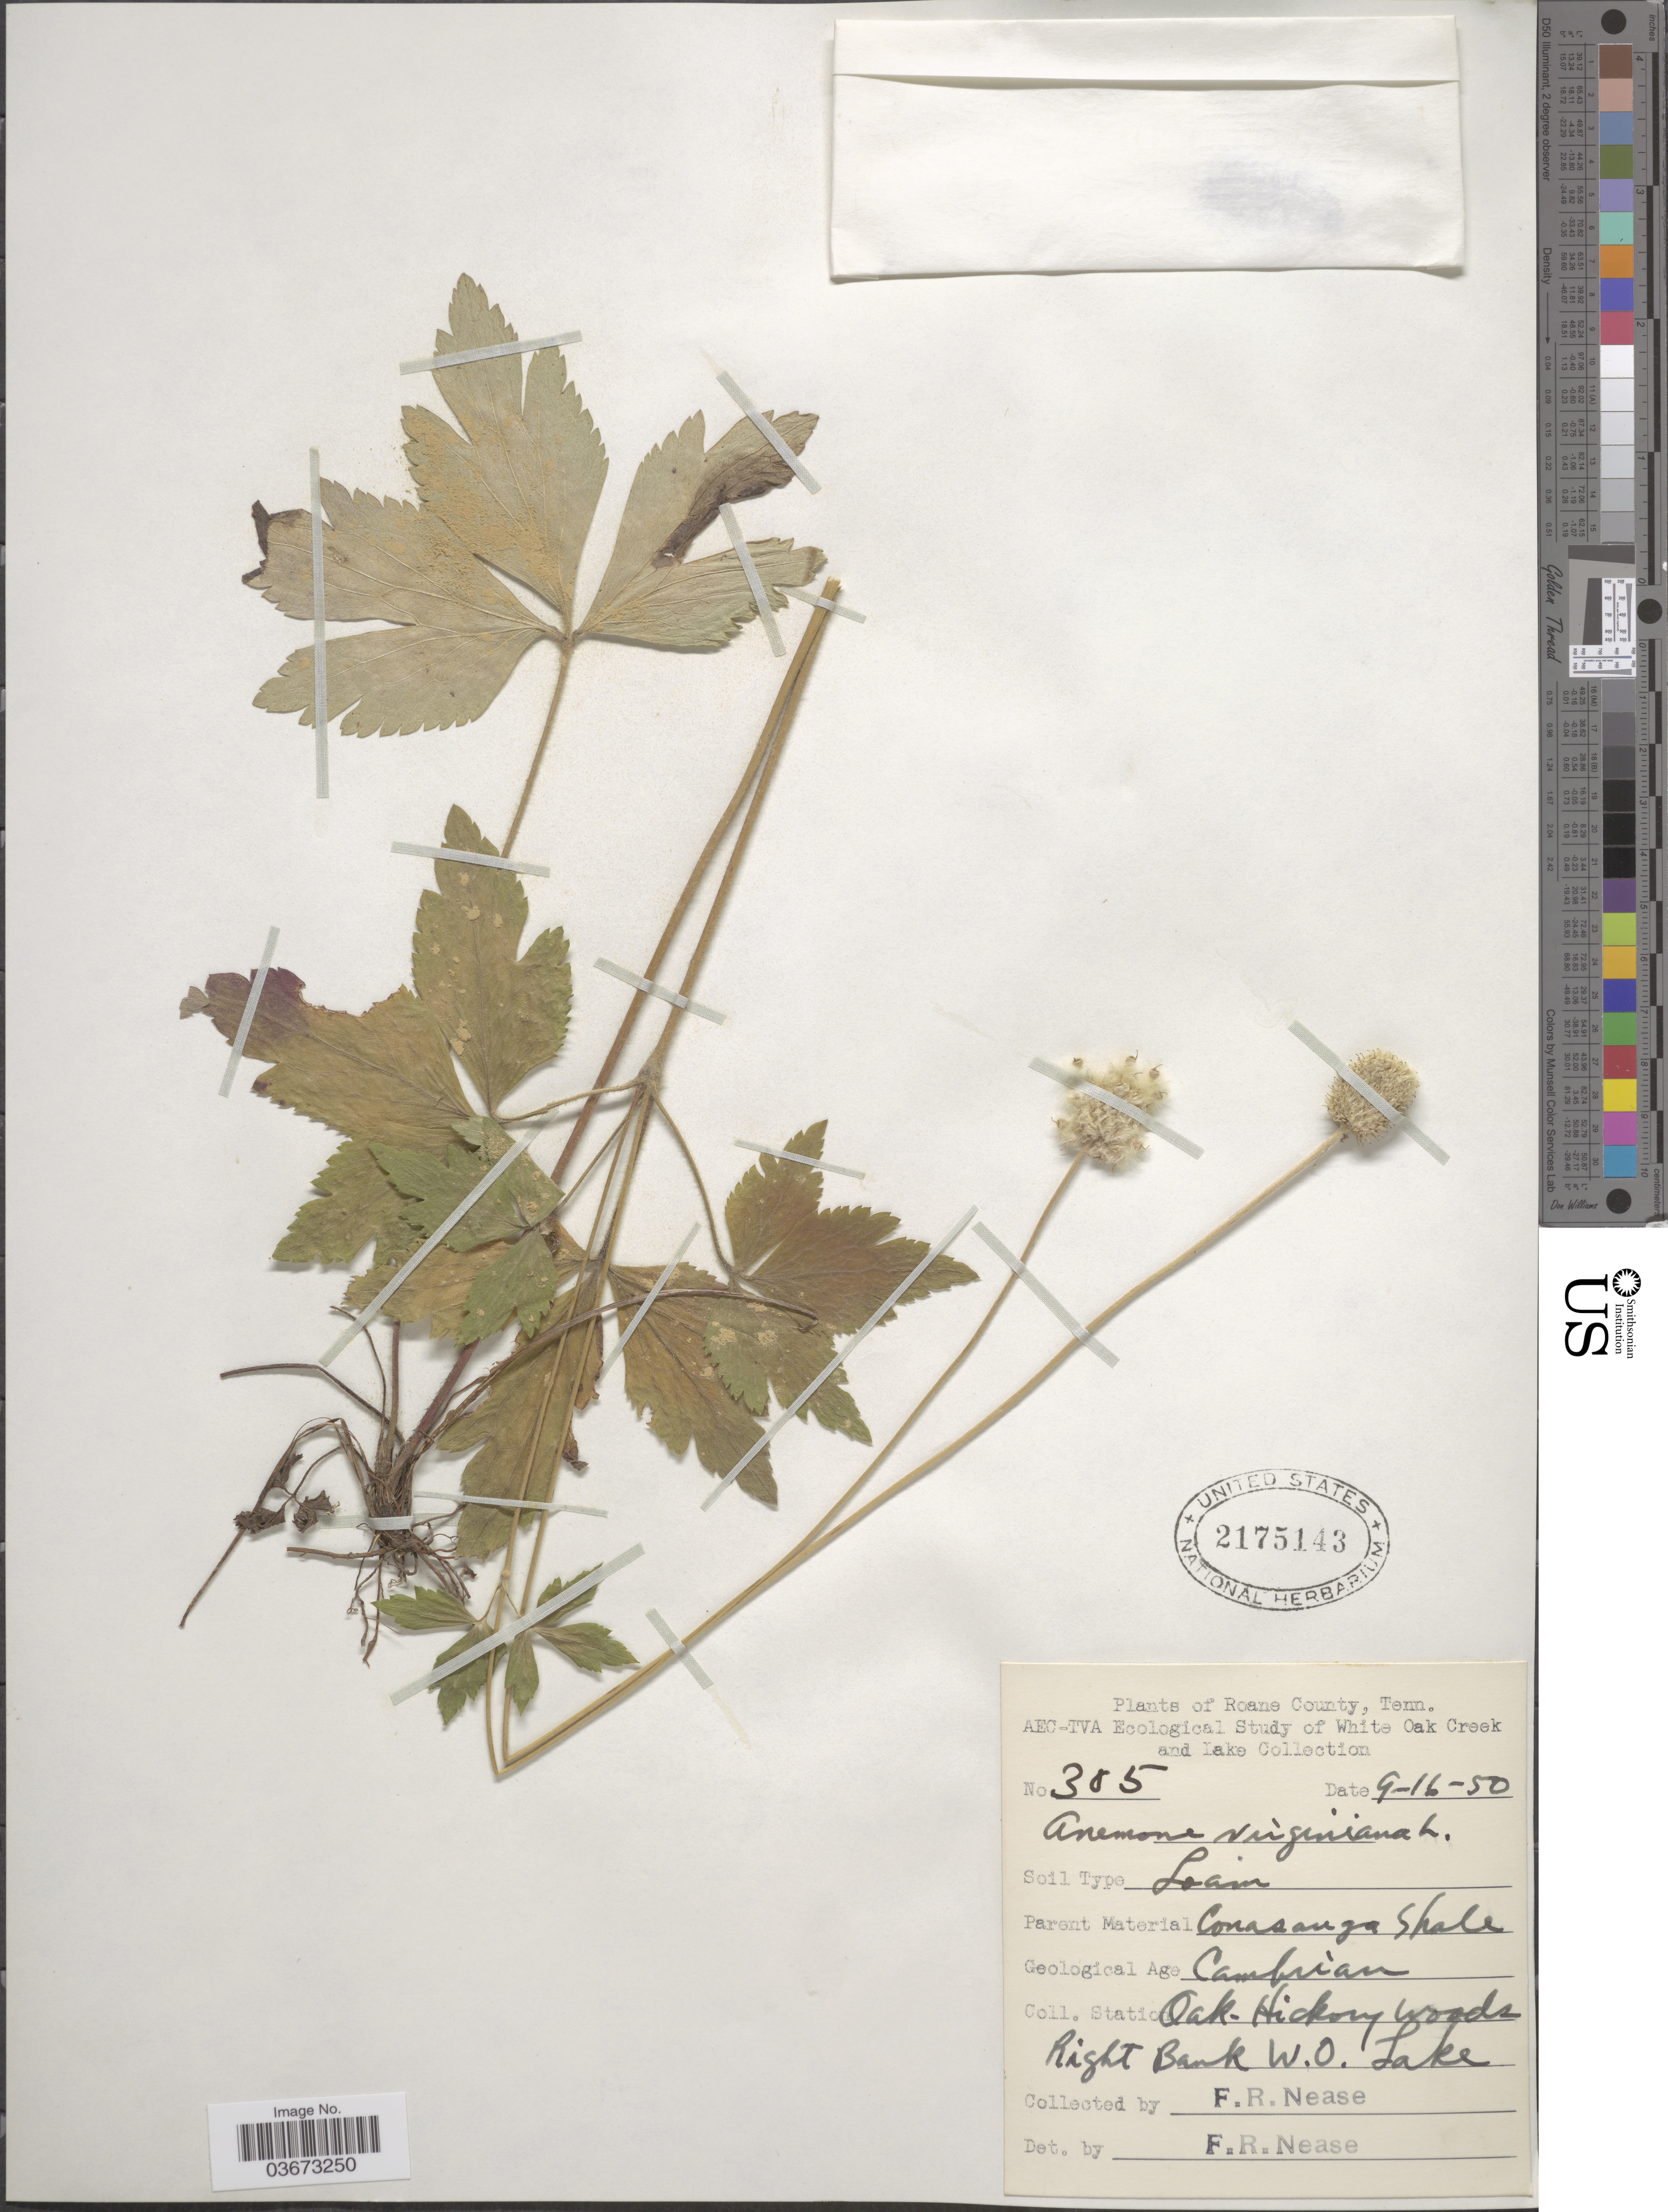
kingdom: Plantae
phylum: Tracheophyta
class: Magnoliopsida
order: Ranunculales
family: Ranunculaceae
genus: Anemone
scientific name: Anemone virginiana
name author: L.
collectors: F. Nease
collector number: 385*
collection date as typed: Transcribed d/m/y: 16/9/50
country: United States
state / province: Tennessee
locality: Roane County. White Oak Creek and Lake. Station Oak-Hickory woods. Right Bank W. O. Lake.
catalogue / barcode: US 2175143